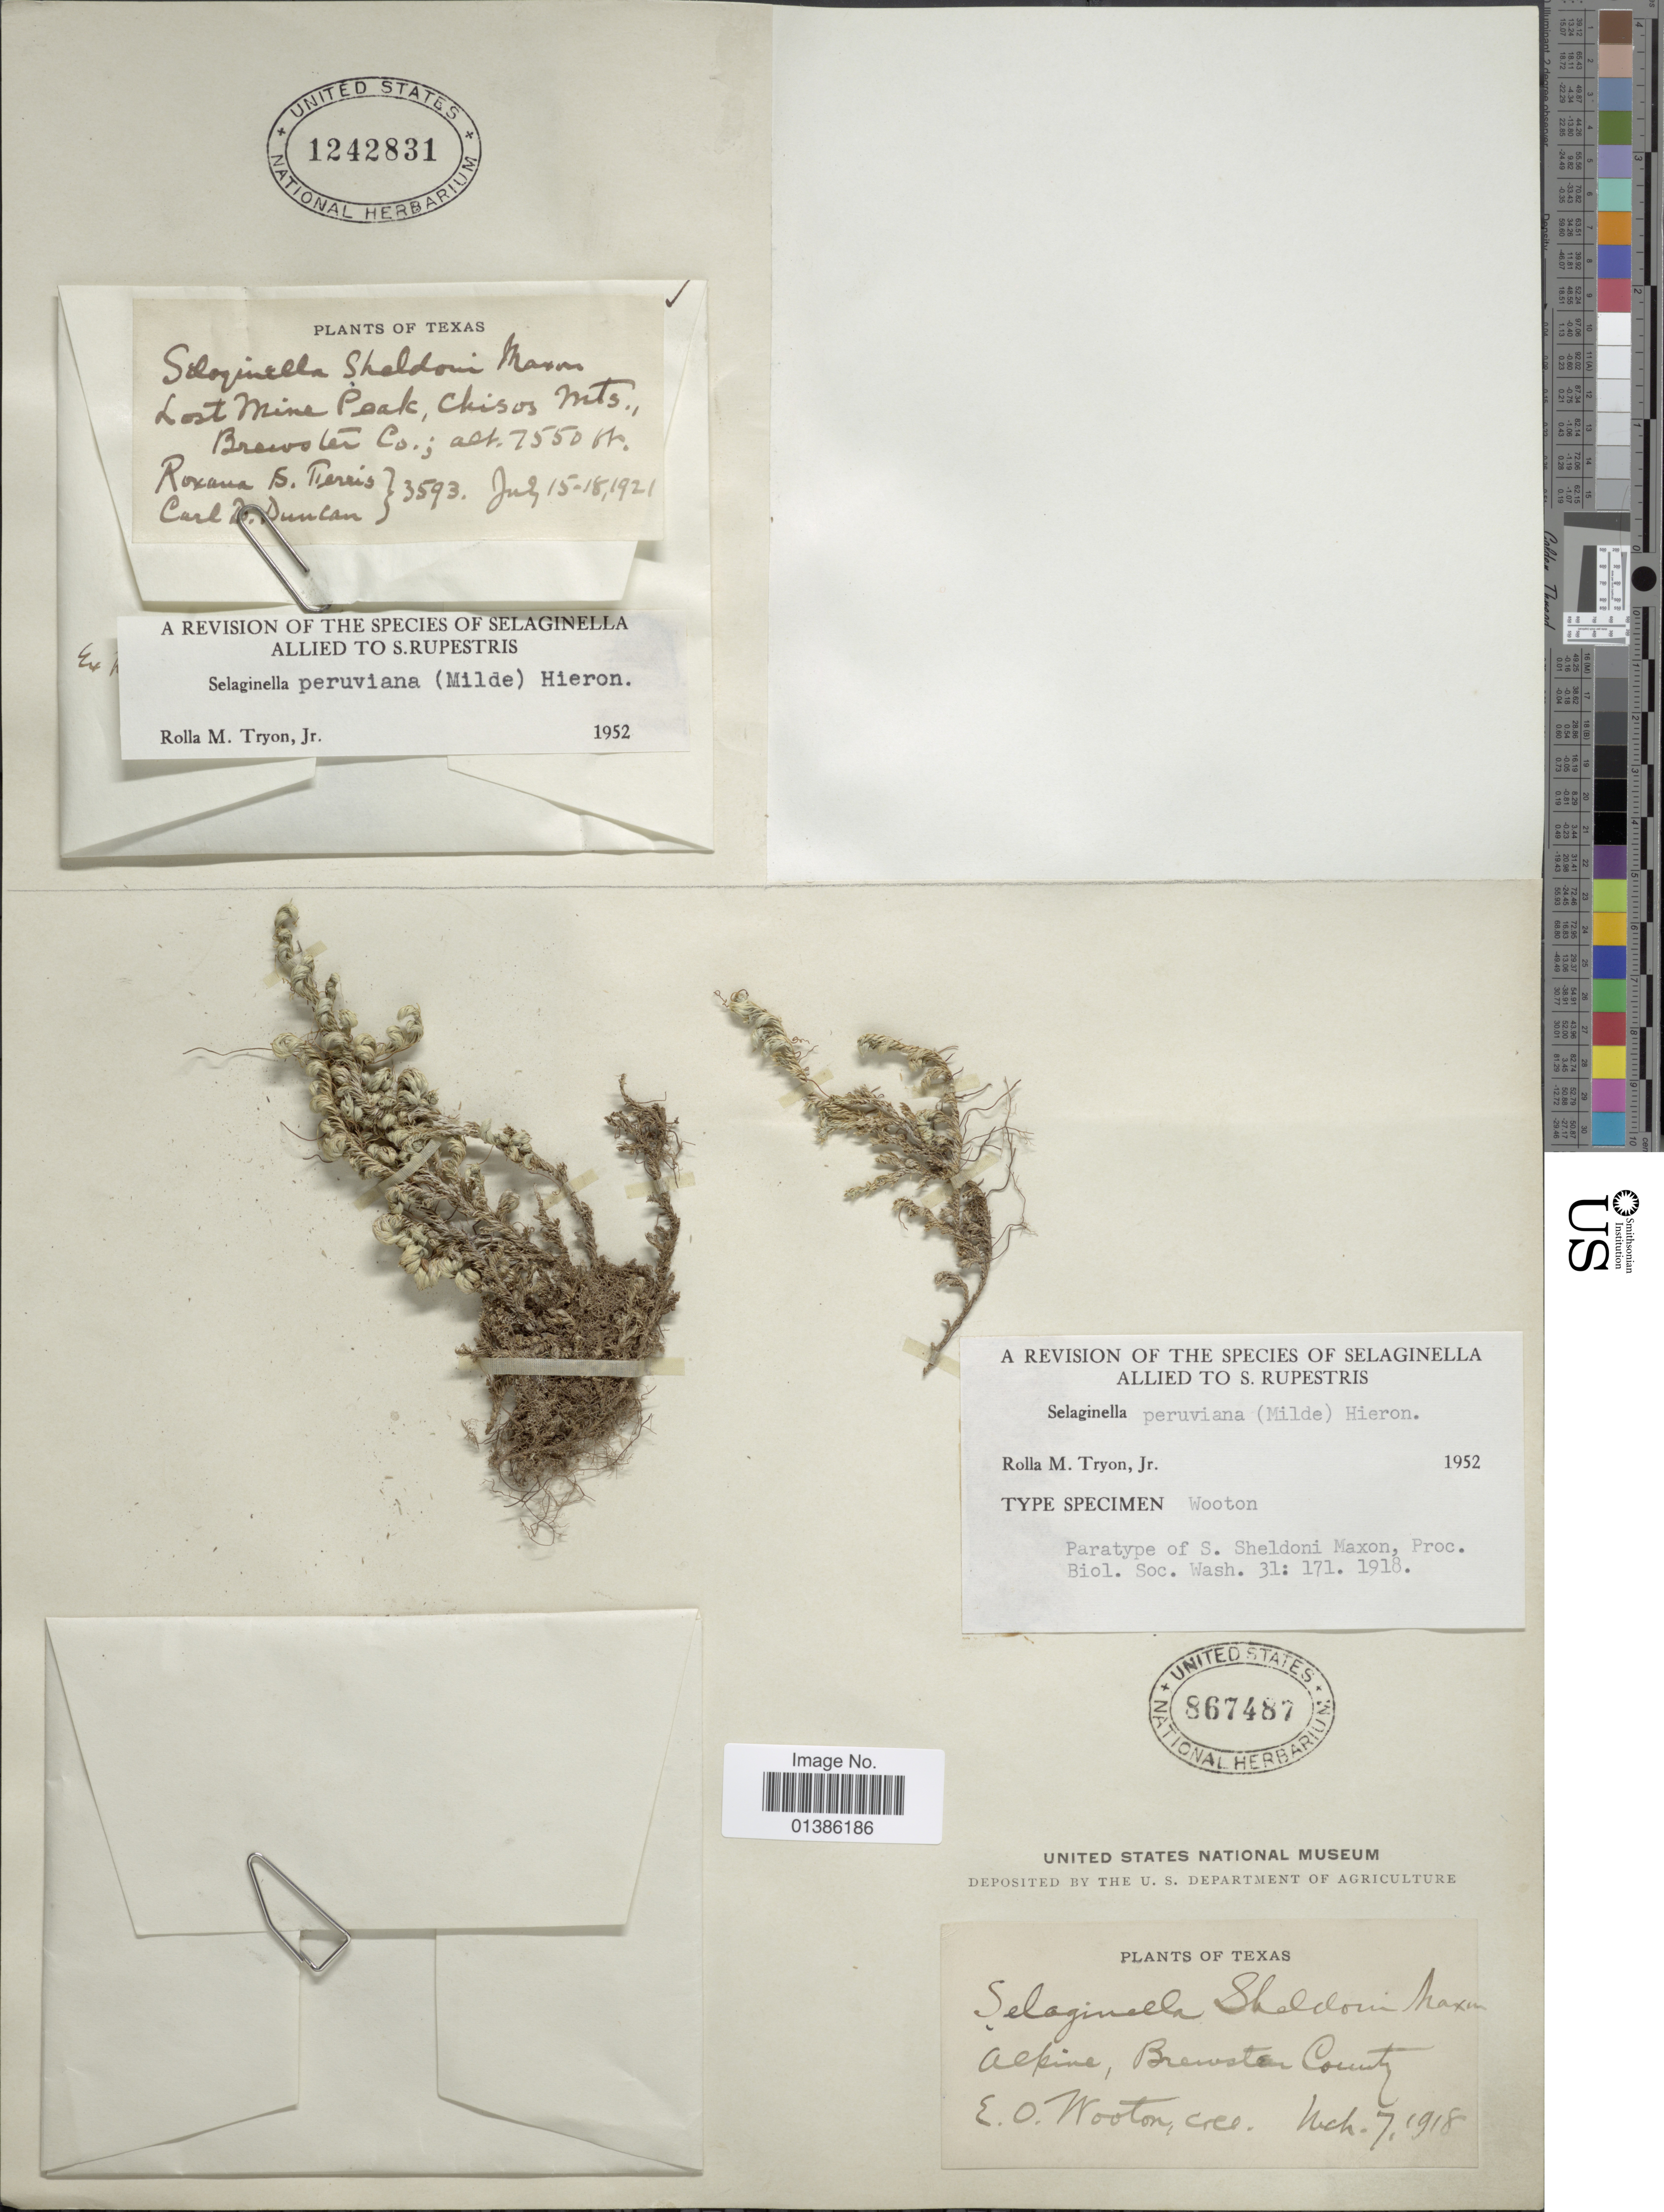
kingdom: Plantae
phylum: Tracheophyta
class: Lycopodiopsida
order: Selaginellales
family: Selaginellaceae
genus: Selaginella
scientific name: Selaginella peruviana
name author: (Milde) Hieron.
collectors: E. O. Wooton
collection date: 1918-03-07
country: United States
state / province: Texas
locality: Alpine, Brewster County.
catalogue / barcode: US 867487